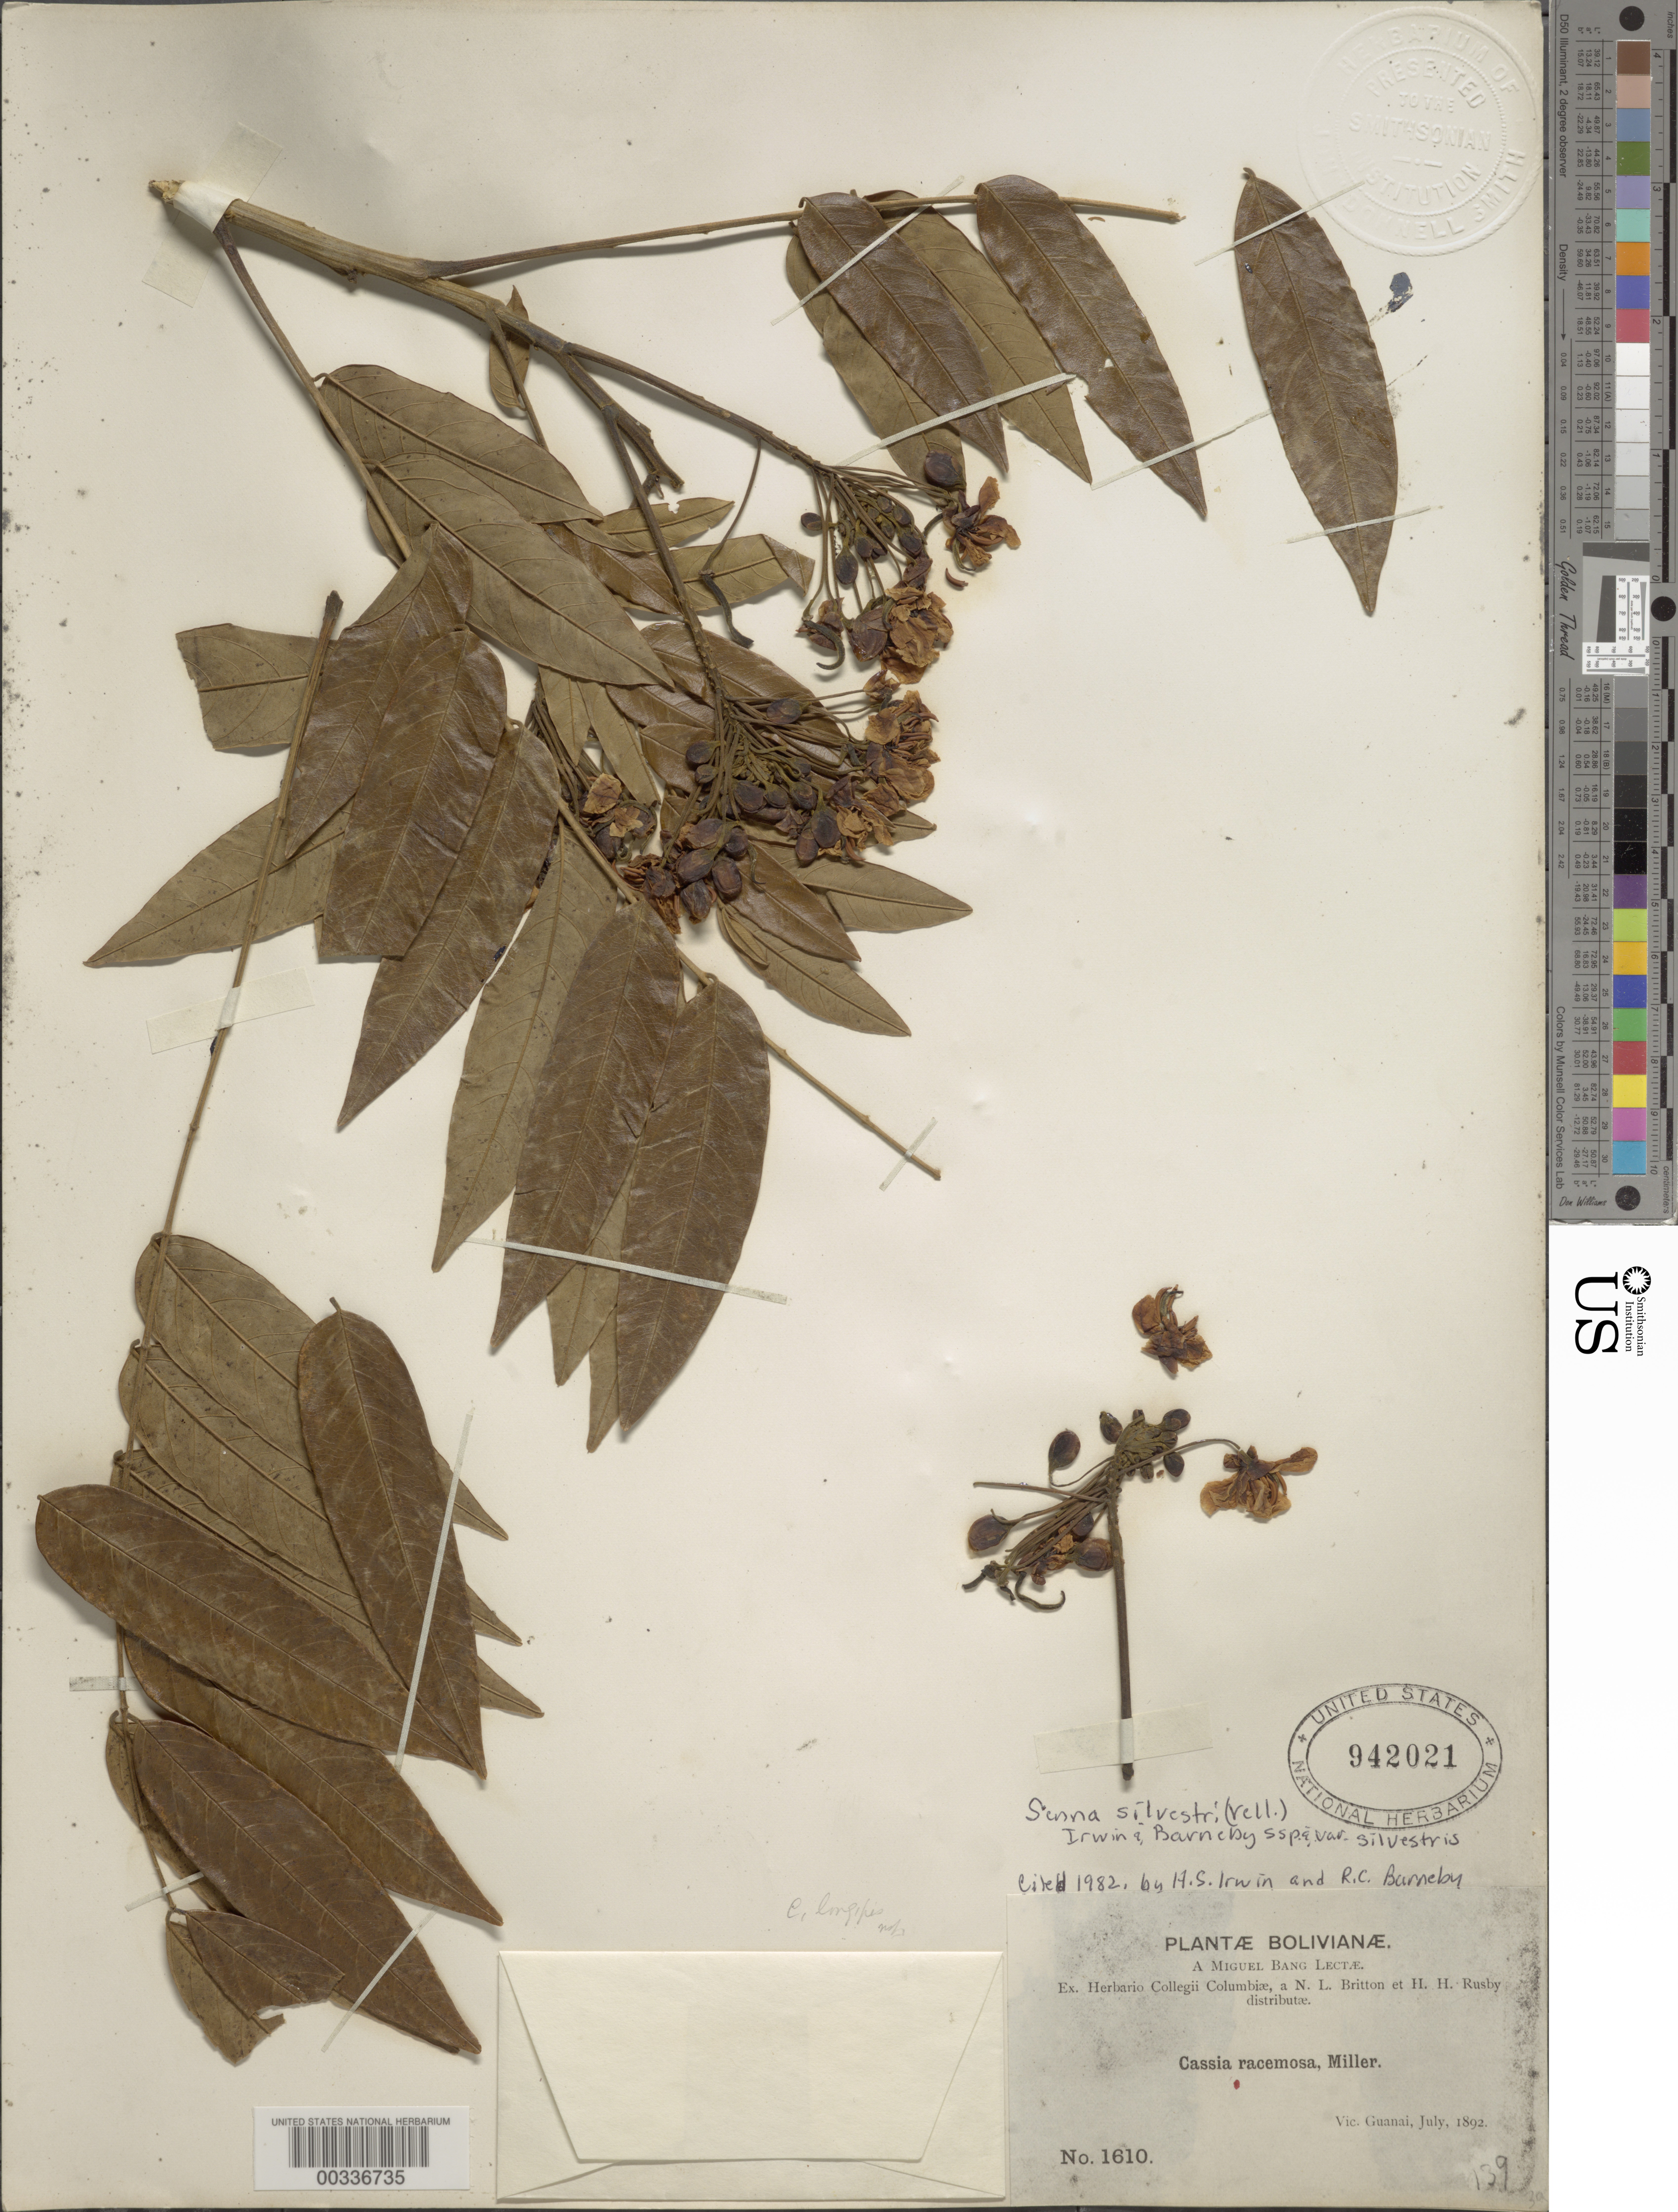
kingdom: Plantae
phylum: Tracheophyta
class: Magnoliopsida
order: Fabales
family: Fabaceae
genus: Senna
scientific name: Senna silvestris var. silvestris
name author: (Vell.) H.S. Irwin & Barneby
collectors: M. Bang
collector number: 1610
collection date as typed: Jul 1892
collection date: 1892-07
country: Bolivia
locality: Vicinity of Guanai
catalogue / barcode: US 942021